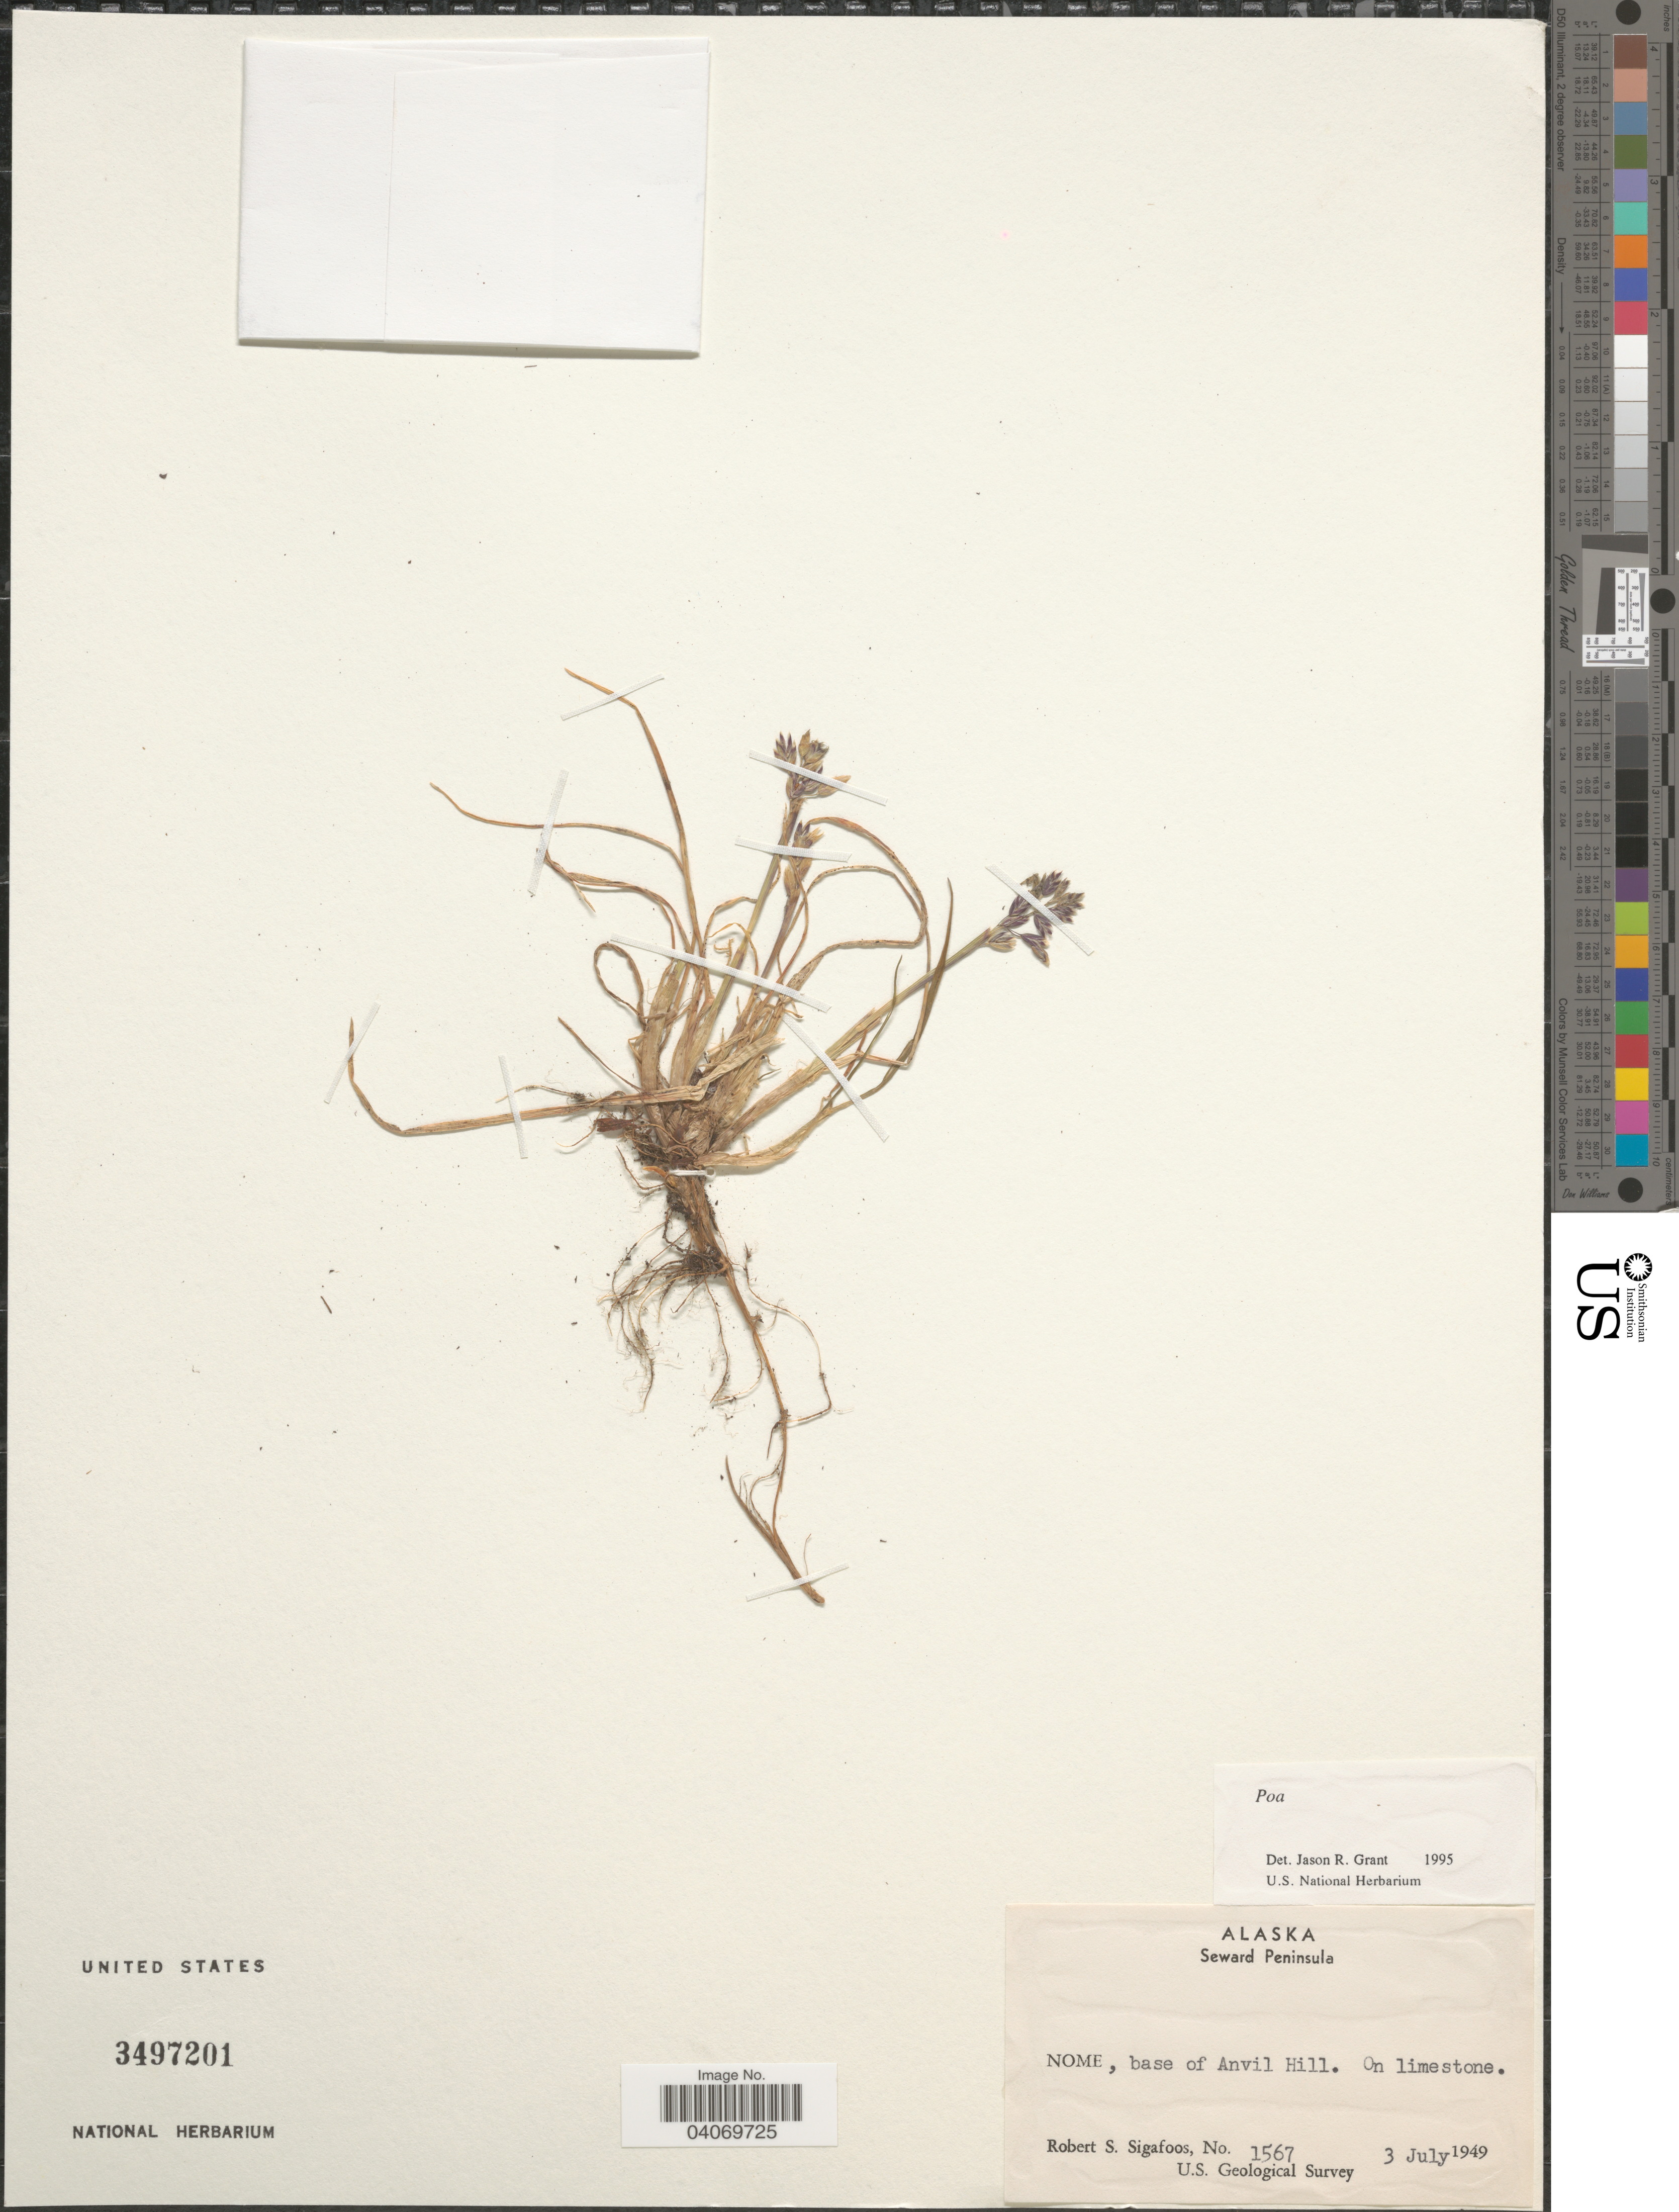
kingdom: Plantae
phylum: Tracheophyta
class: Liliopsida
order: Poales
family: Poaceae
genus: Poa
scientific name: Poa sp.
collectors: R. Sigafoos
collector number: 1567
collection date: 1949-07-03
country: United States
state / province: Alaska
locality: Seward Peninsula. Nome, base of Anvil Hill. U.S. Geological Survey.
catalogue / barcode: US 3497201